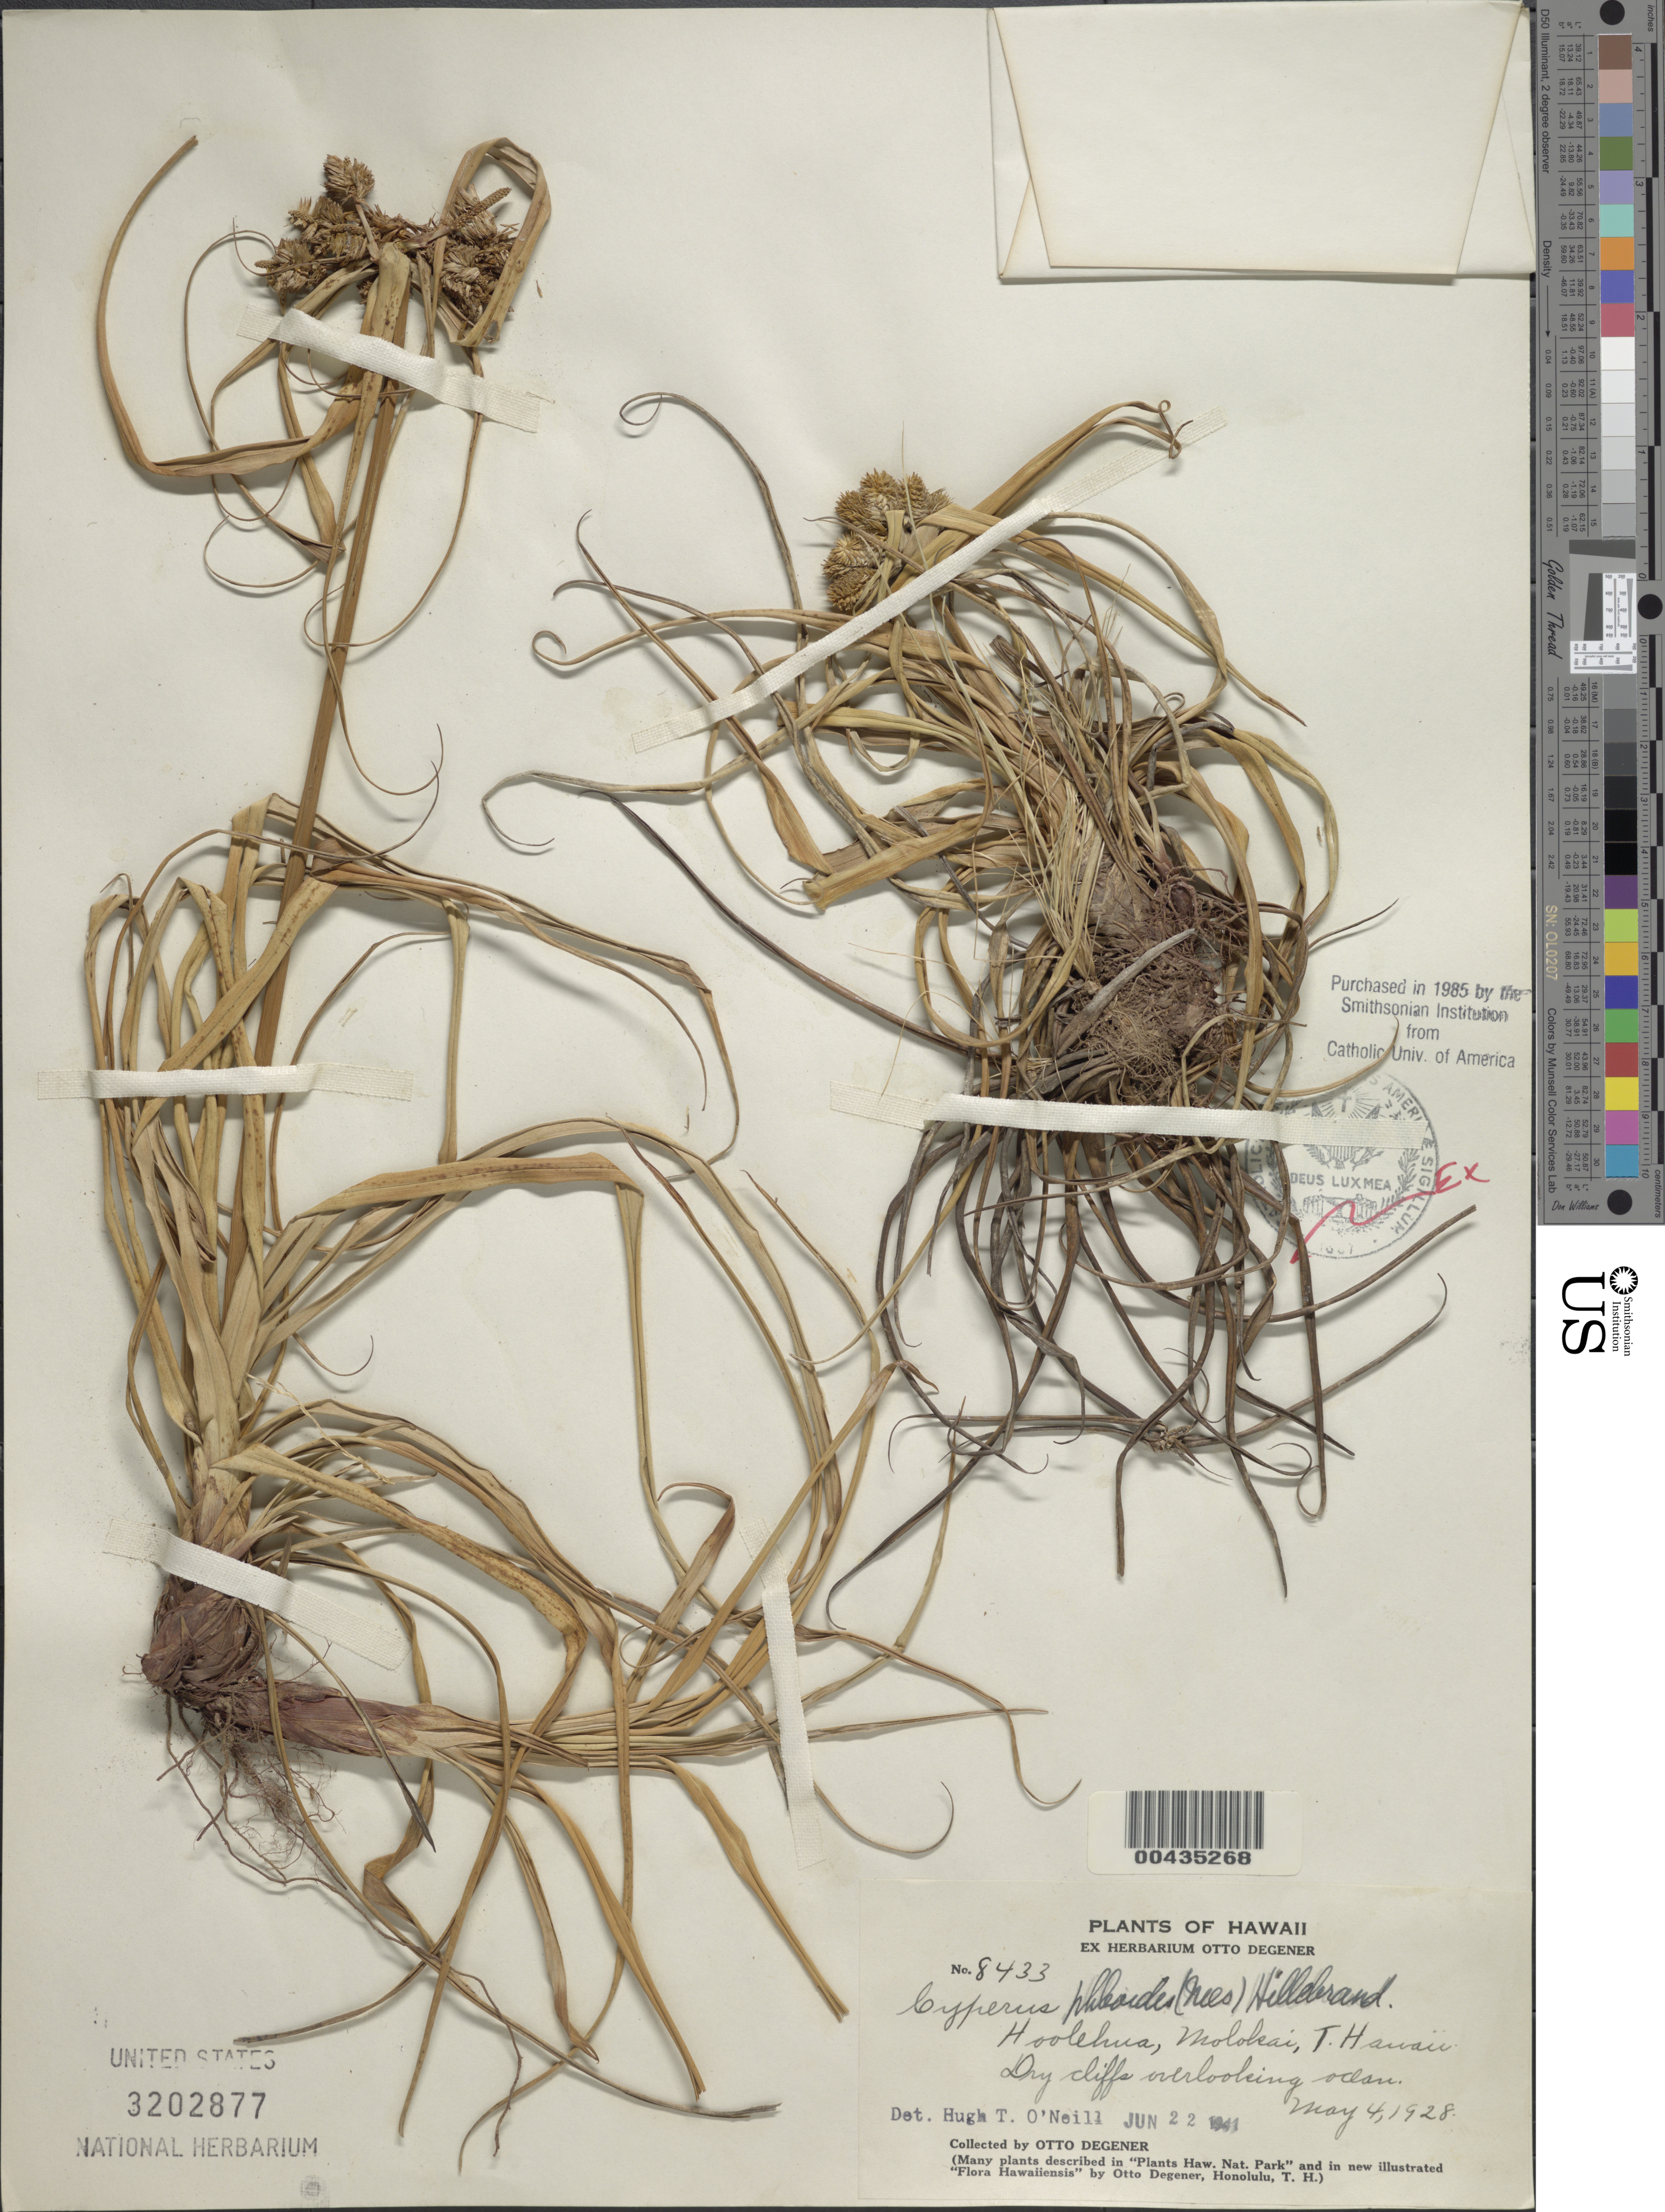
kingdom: Plantae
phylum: Tracheophyta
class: Liliopsida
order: Poales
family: Cyperaceae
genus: Cyperus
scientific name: Cyperus phleoides var. phleoides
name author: (Nees ex Kunth) Hillebr.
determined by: Strong, Mark T., (BOT), Smithsonian Institution - National Museum of Natural History (UNITED STATES)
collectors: O. Degener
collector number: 8433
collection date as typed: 4 May 1928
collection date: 1928-05-04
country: United States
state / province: Hawaii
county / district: Maui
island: Moloka'i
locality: Hoolehua, Molokai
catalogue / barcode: US 3202877